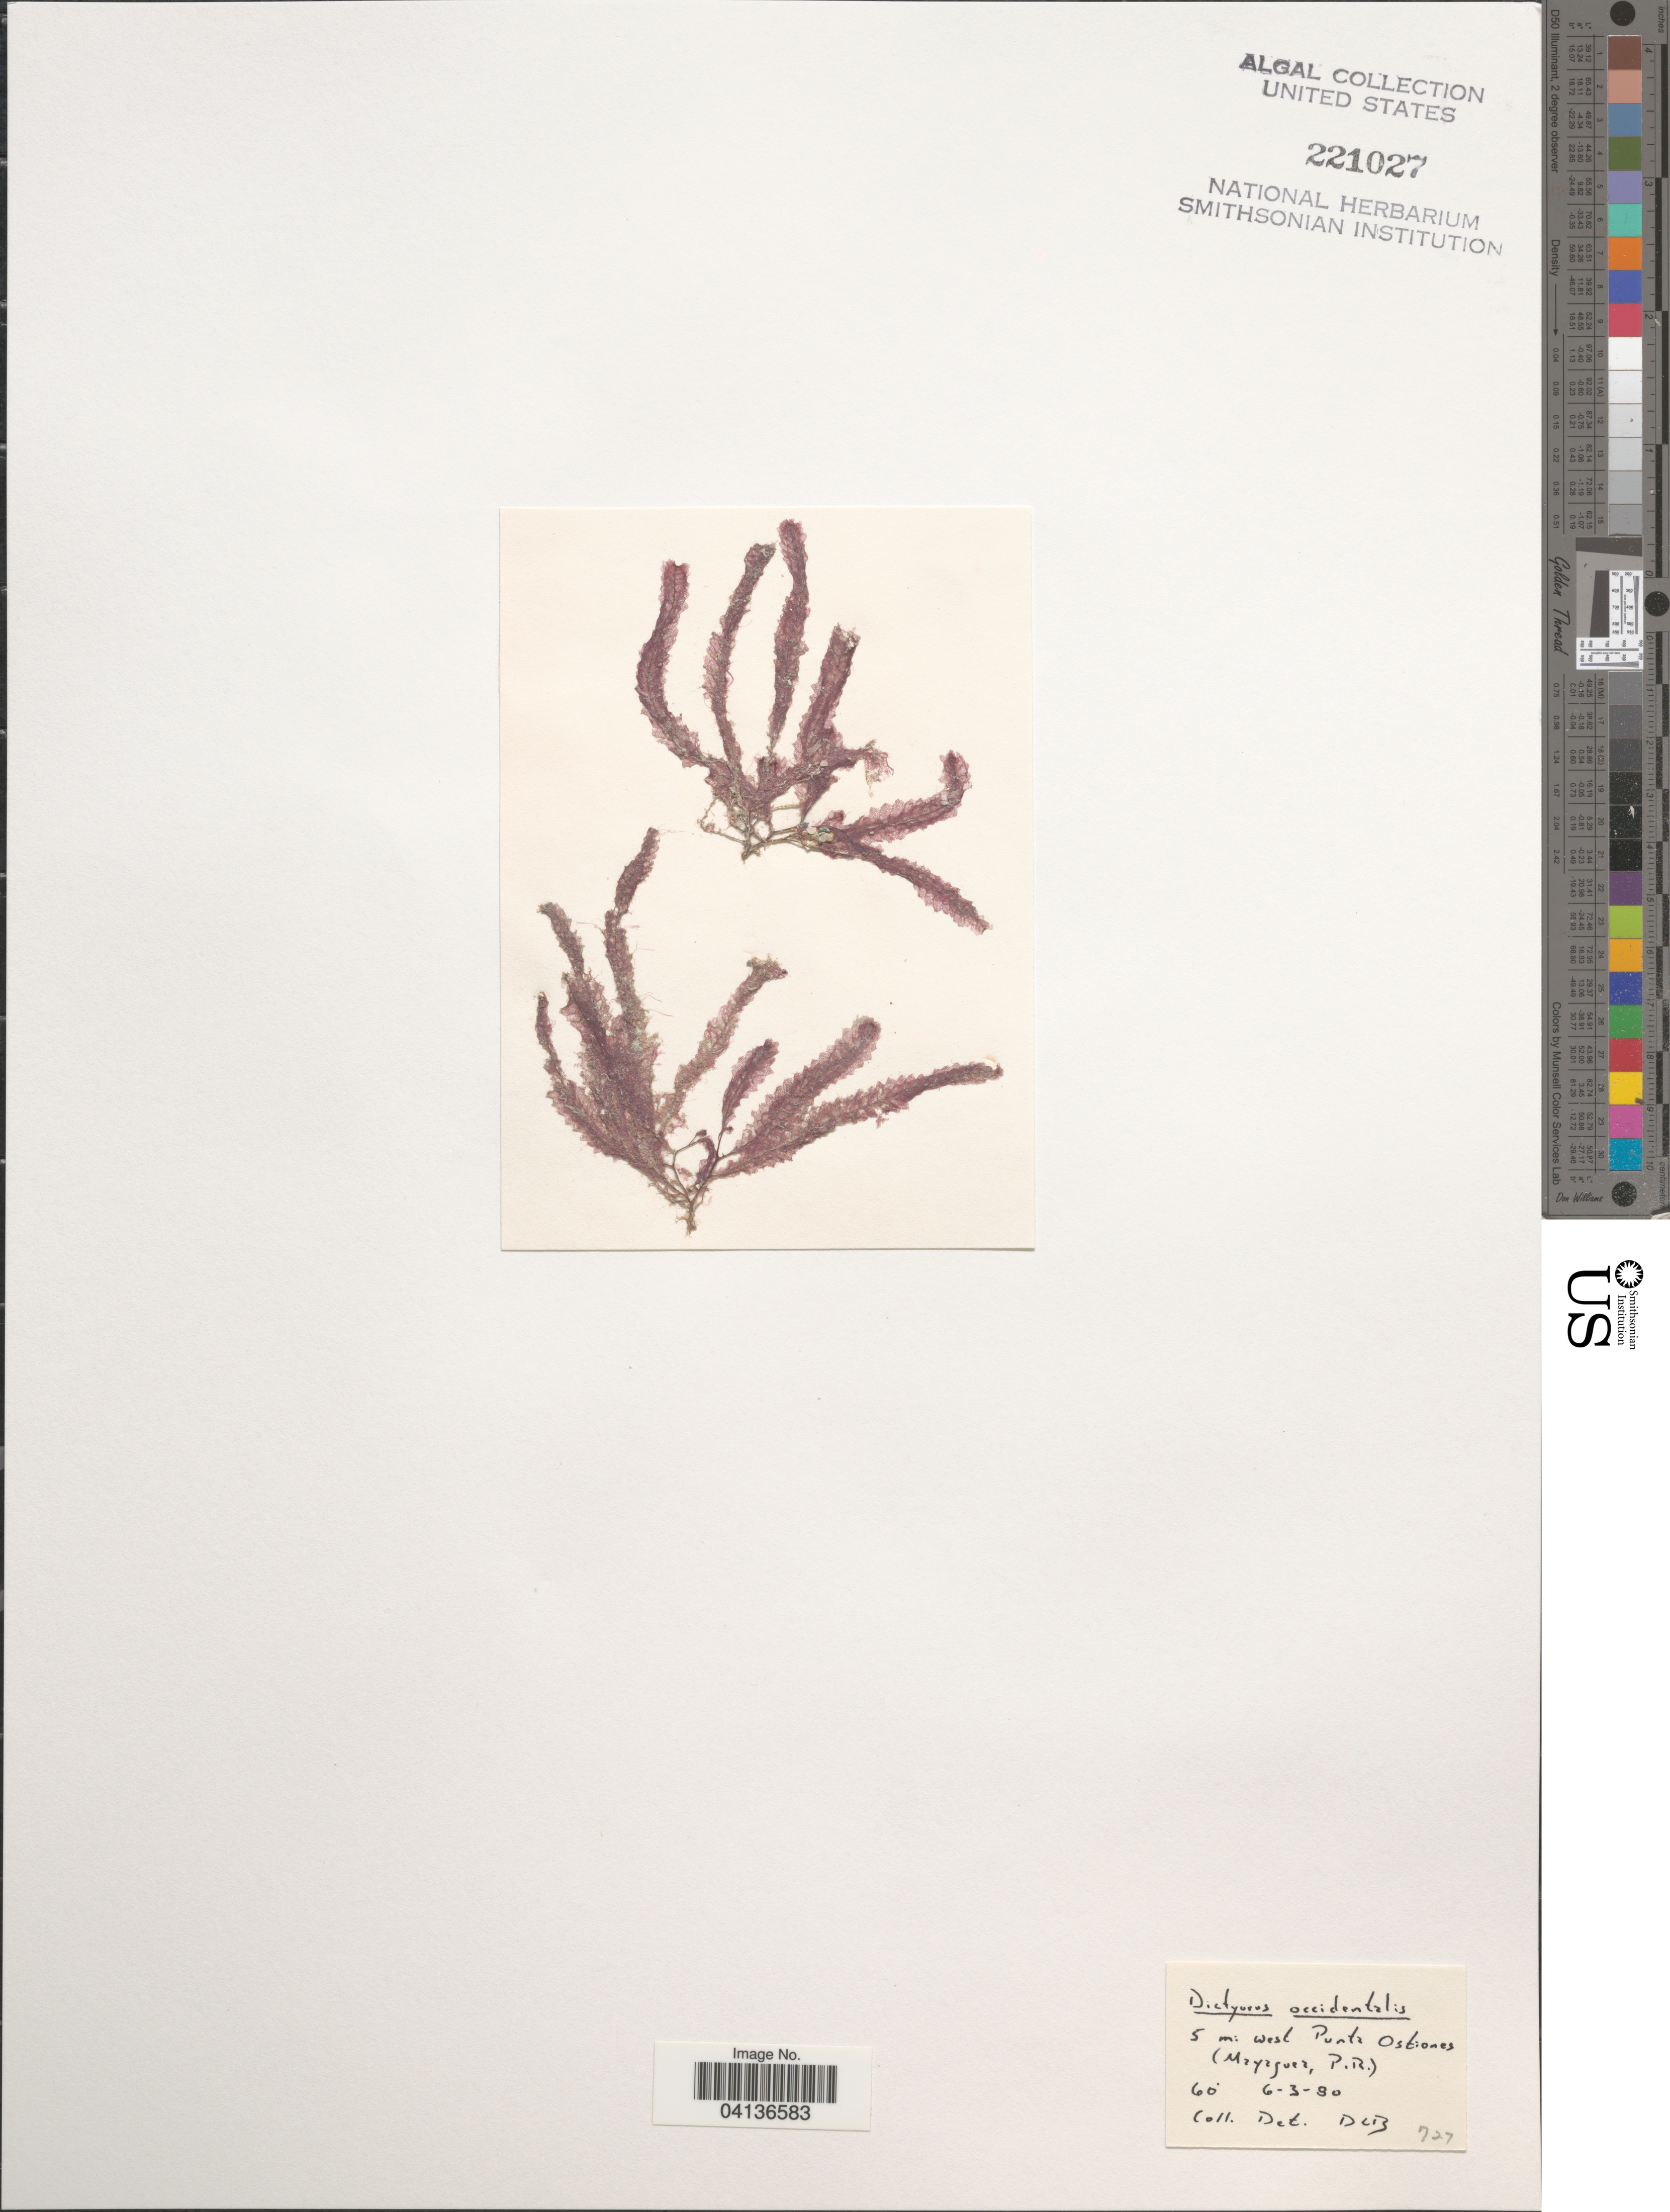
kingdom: Plantae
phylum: Rhodophyta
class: Florideophyceae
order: Ceramiales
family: Dasyaceae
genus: Dictyurus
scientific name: Dictyurus occidentalis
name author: J. Agardh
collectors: D. L. B.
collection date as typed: Transcribed d/m/y: 3/6/80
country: Puerto Rico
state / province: Mayagüez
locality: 5 m: West Punta Ostiones.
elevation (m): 18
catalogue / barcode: US 221027